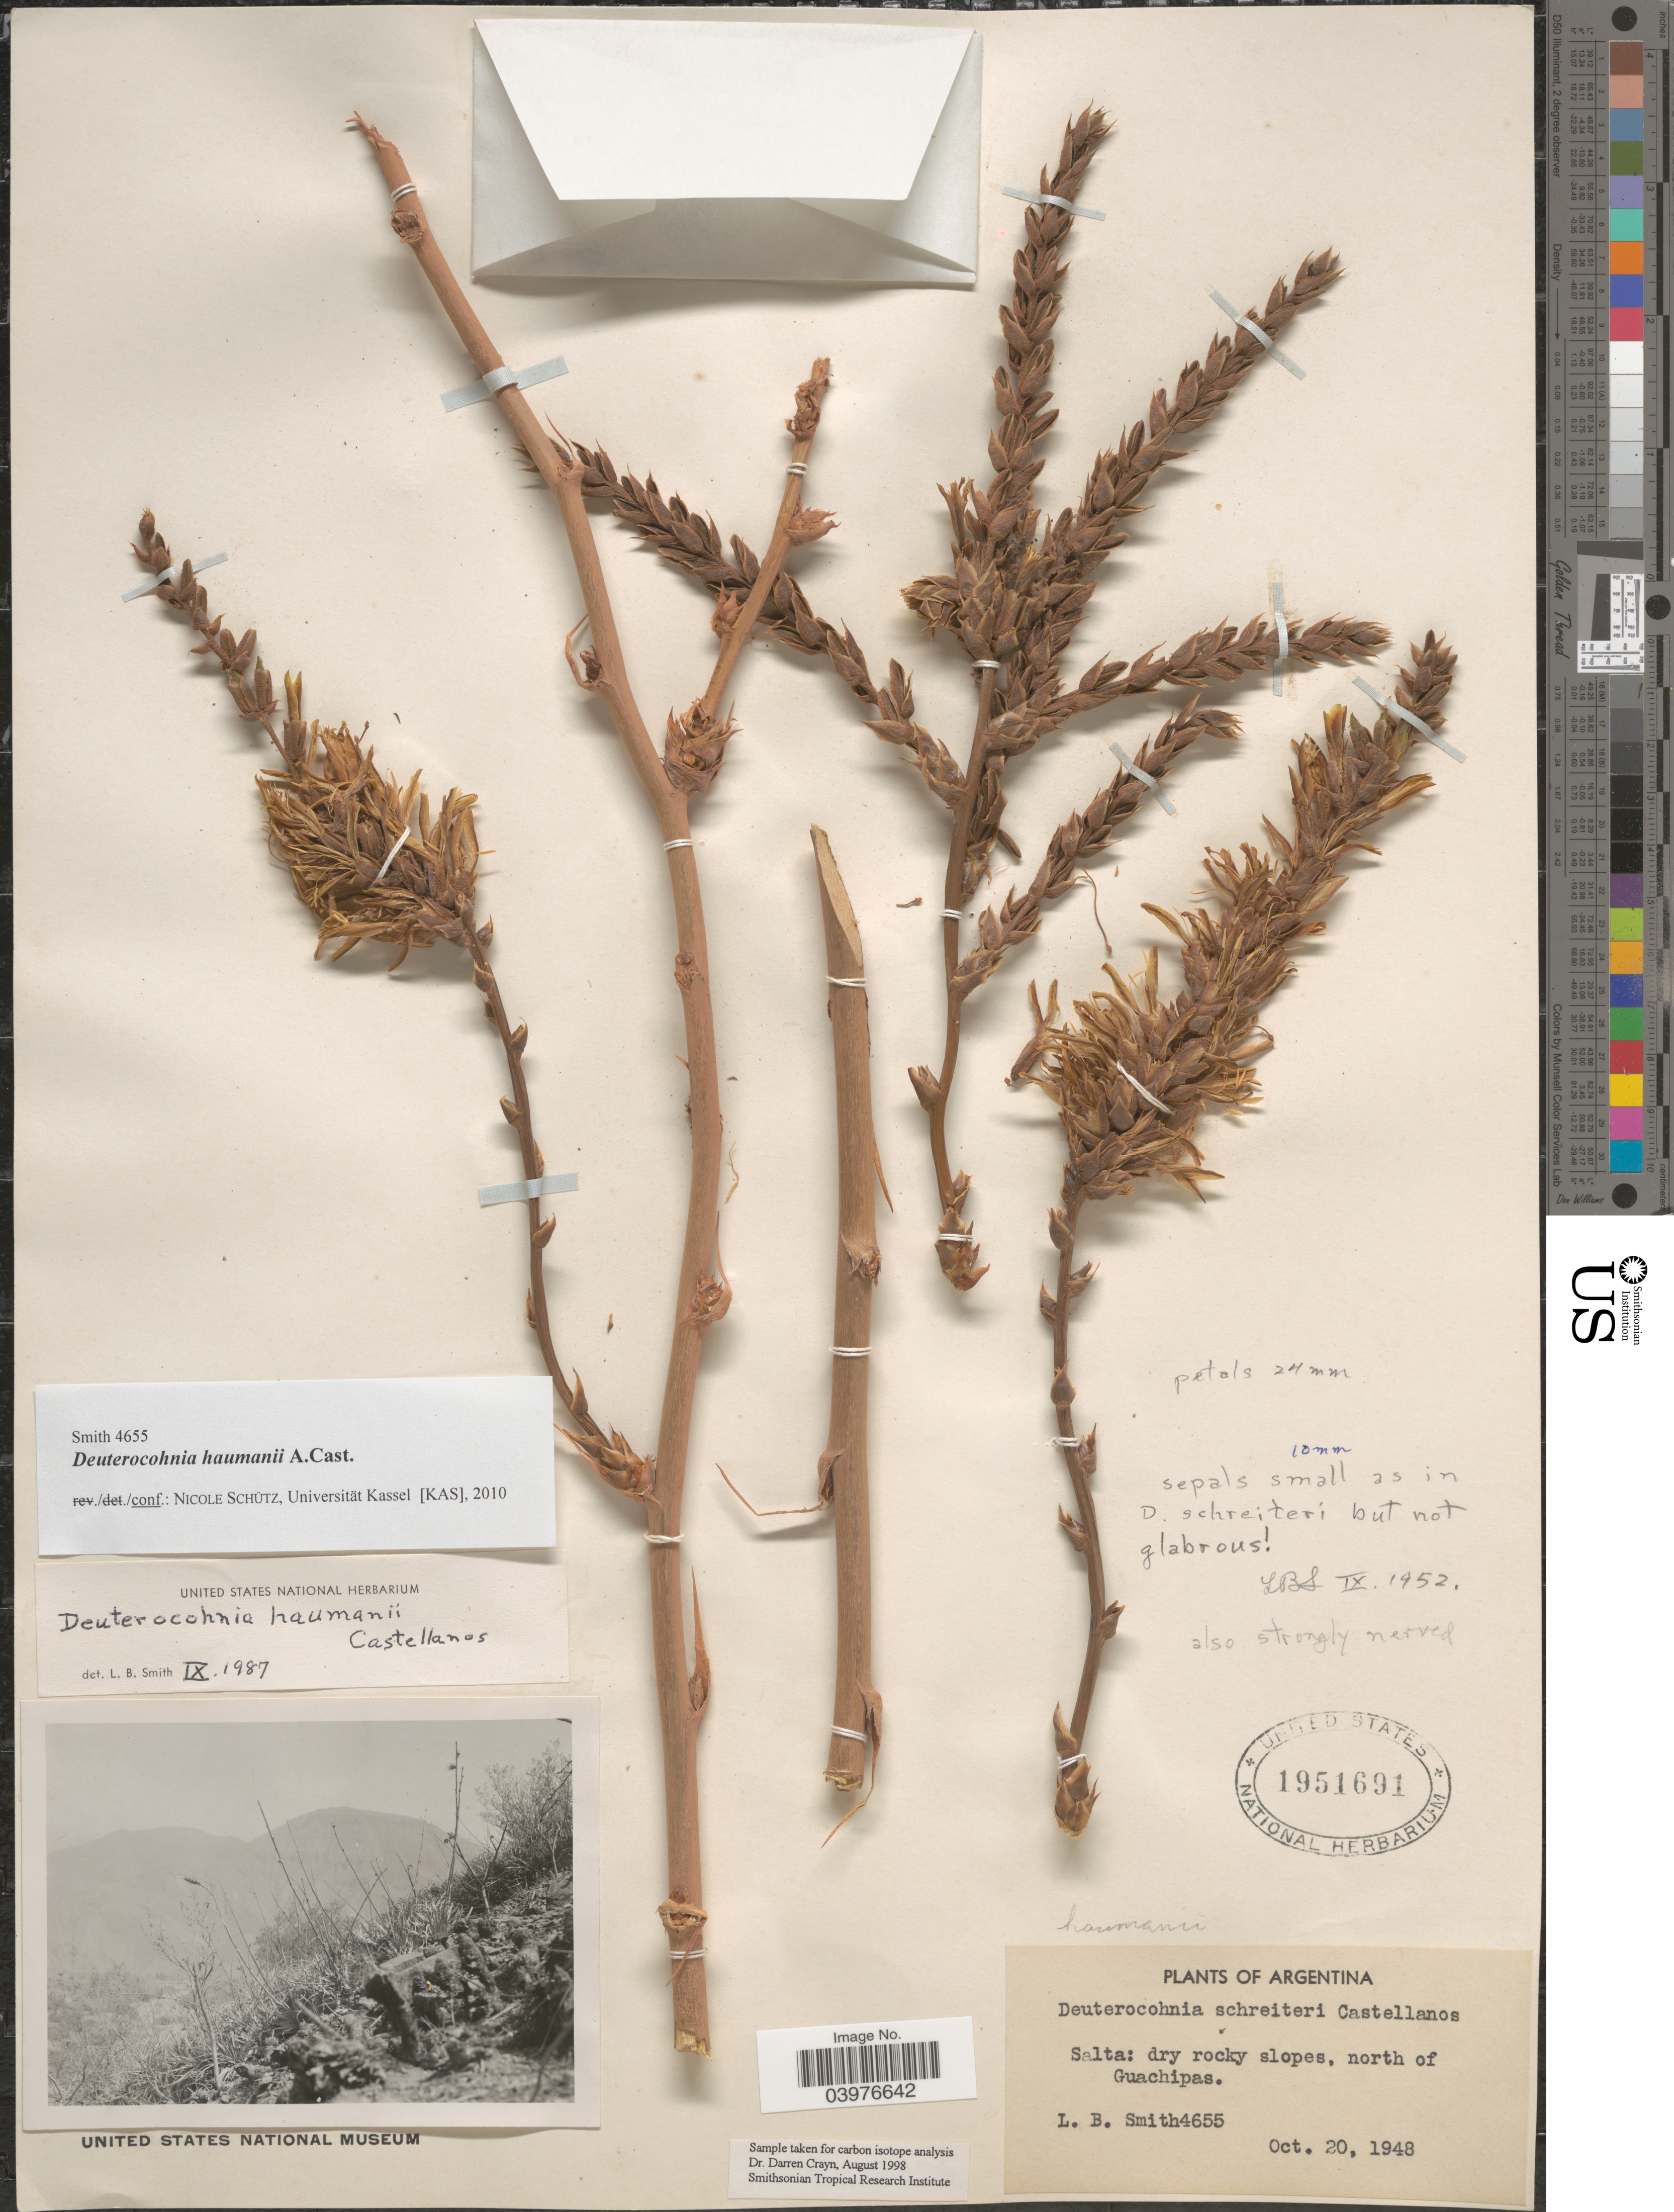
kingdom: Plantae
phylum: Tracheophyta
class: Liliopsida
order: Poales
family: Bromeliaceae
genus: Deuterocohnia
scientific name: Deuterocohnia haumanii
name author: A. Cast.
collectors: L. Smith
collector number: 4655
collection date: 1948-10-20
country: Argentina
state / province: Salta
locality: North of Guachipas.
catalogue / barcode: US 1951691